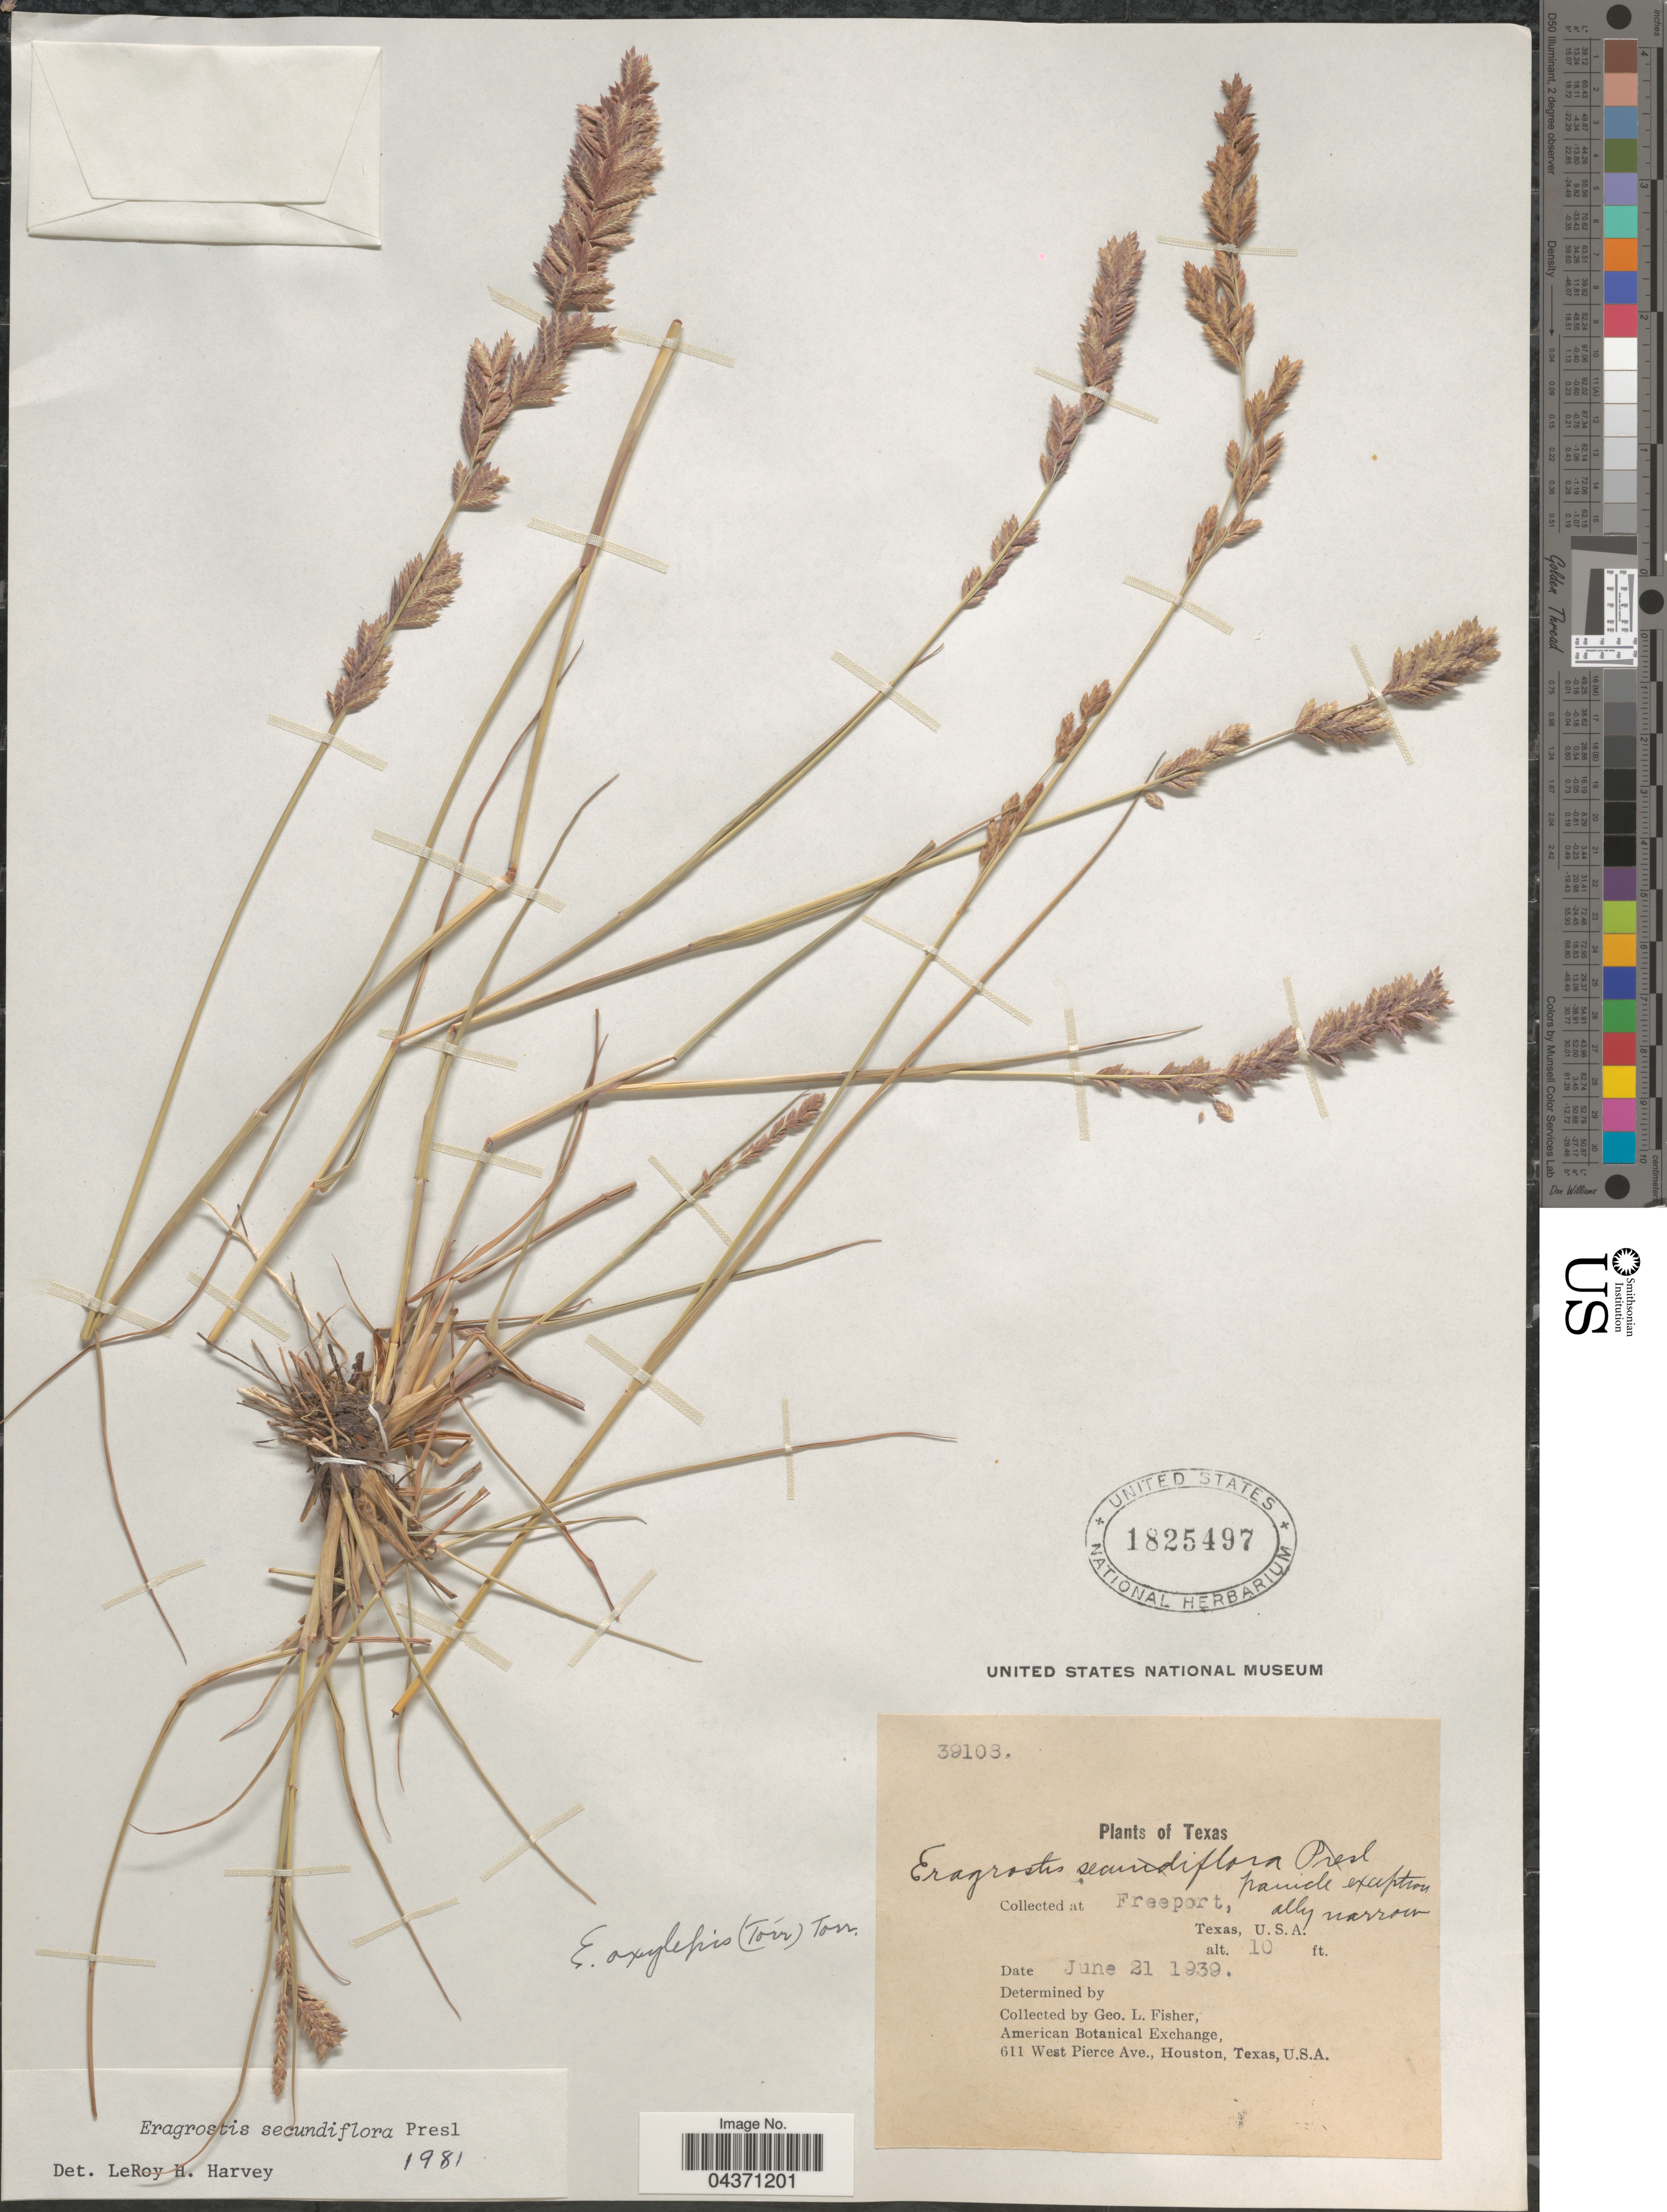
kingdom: Plantae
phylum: Tracheophyta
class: Liliopsida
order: Poales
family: Poaceae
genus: Eragrostis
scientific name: Eragrostis secundiflora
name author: J. Presl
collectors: G. L. Fisher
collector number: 39108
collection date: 1939-06-21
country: United States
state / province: Texas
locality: Freeport.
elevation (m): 3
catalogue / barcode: US 1825497